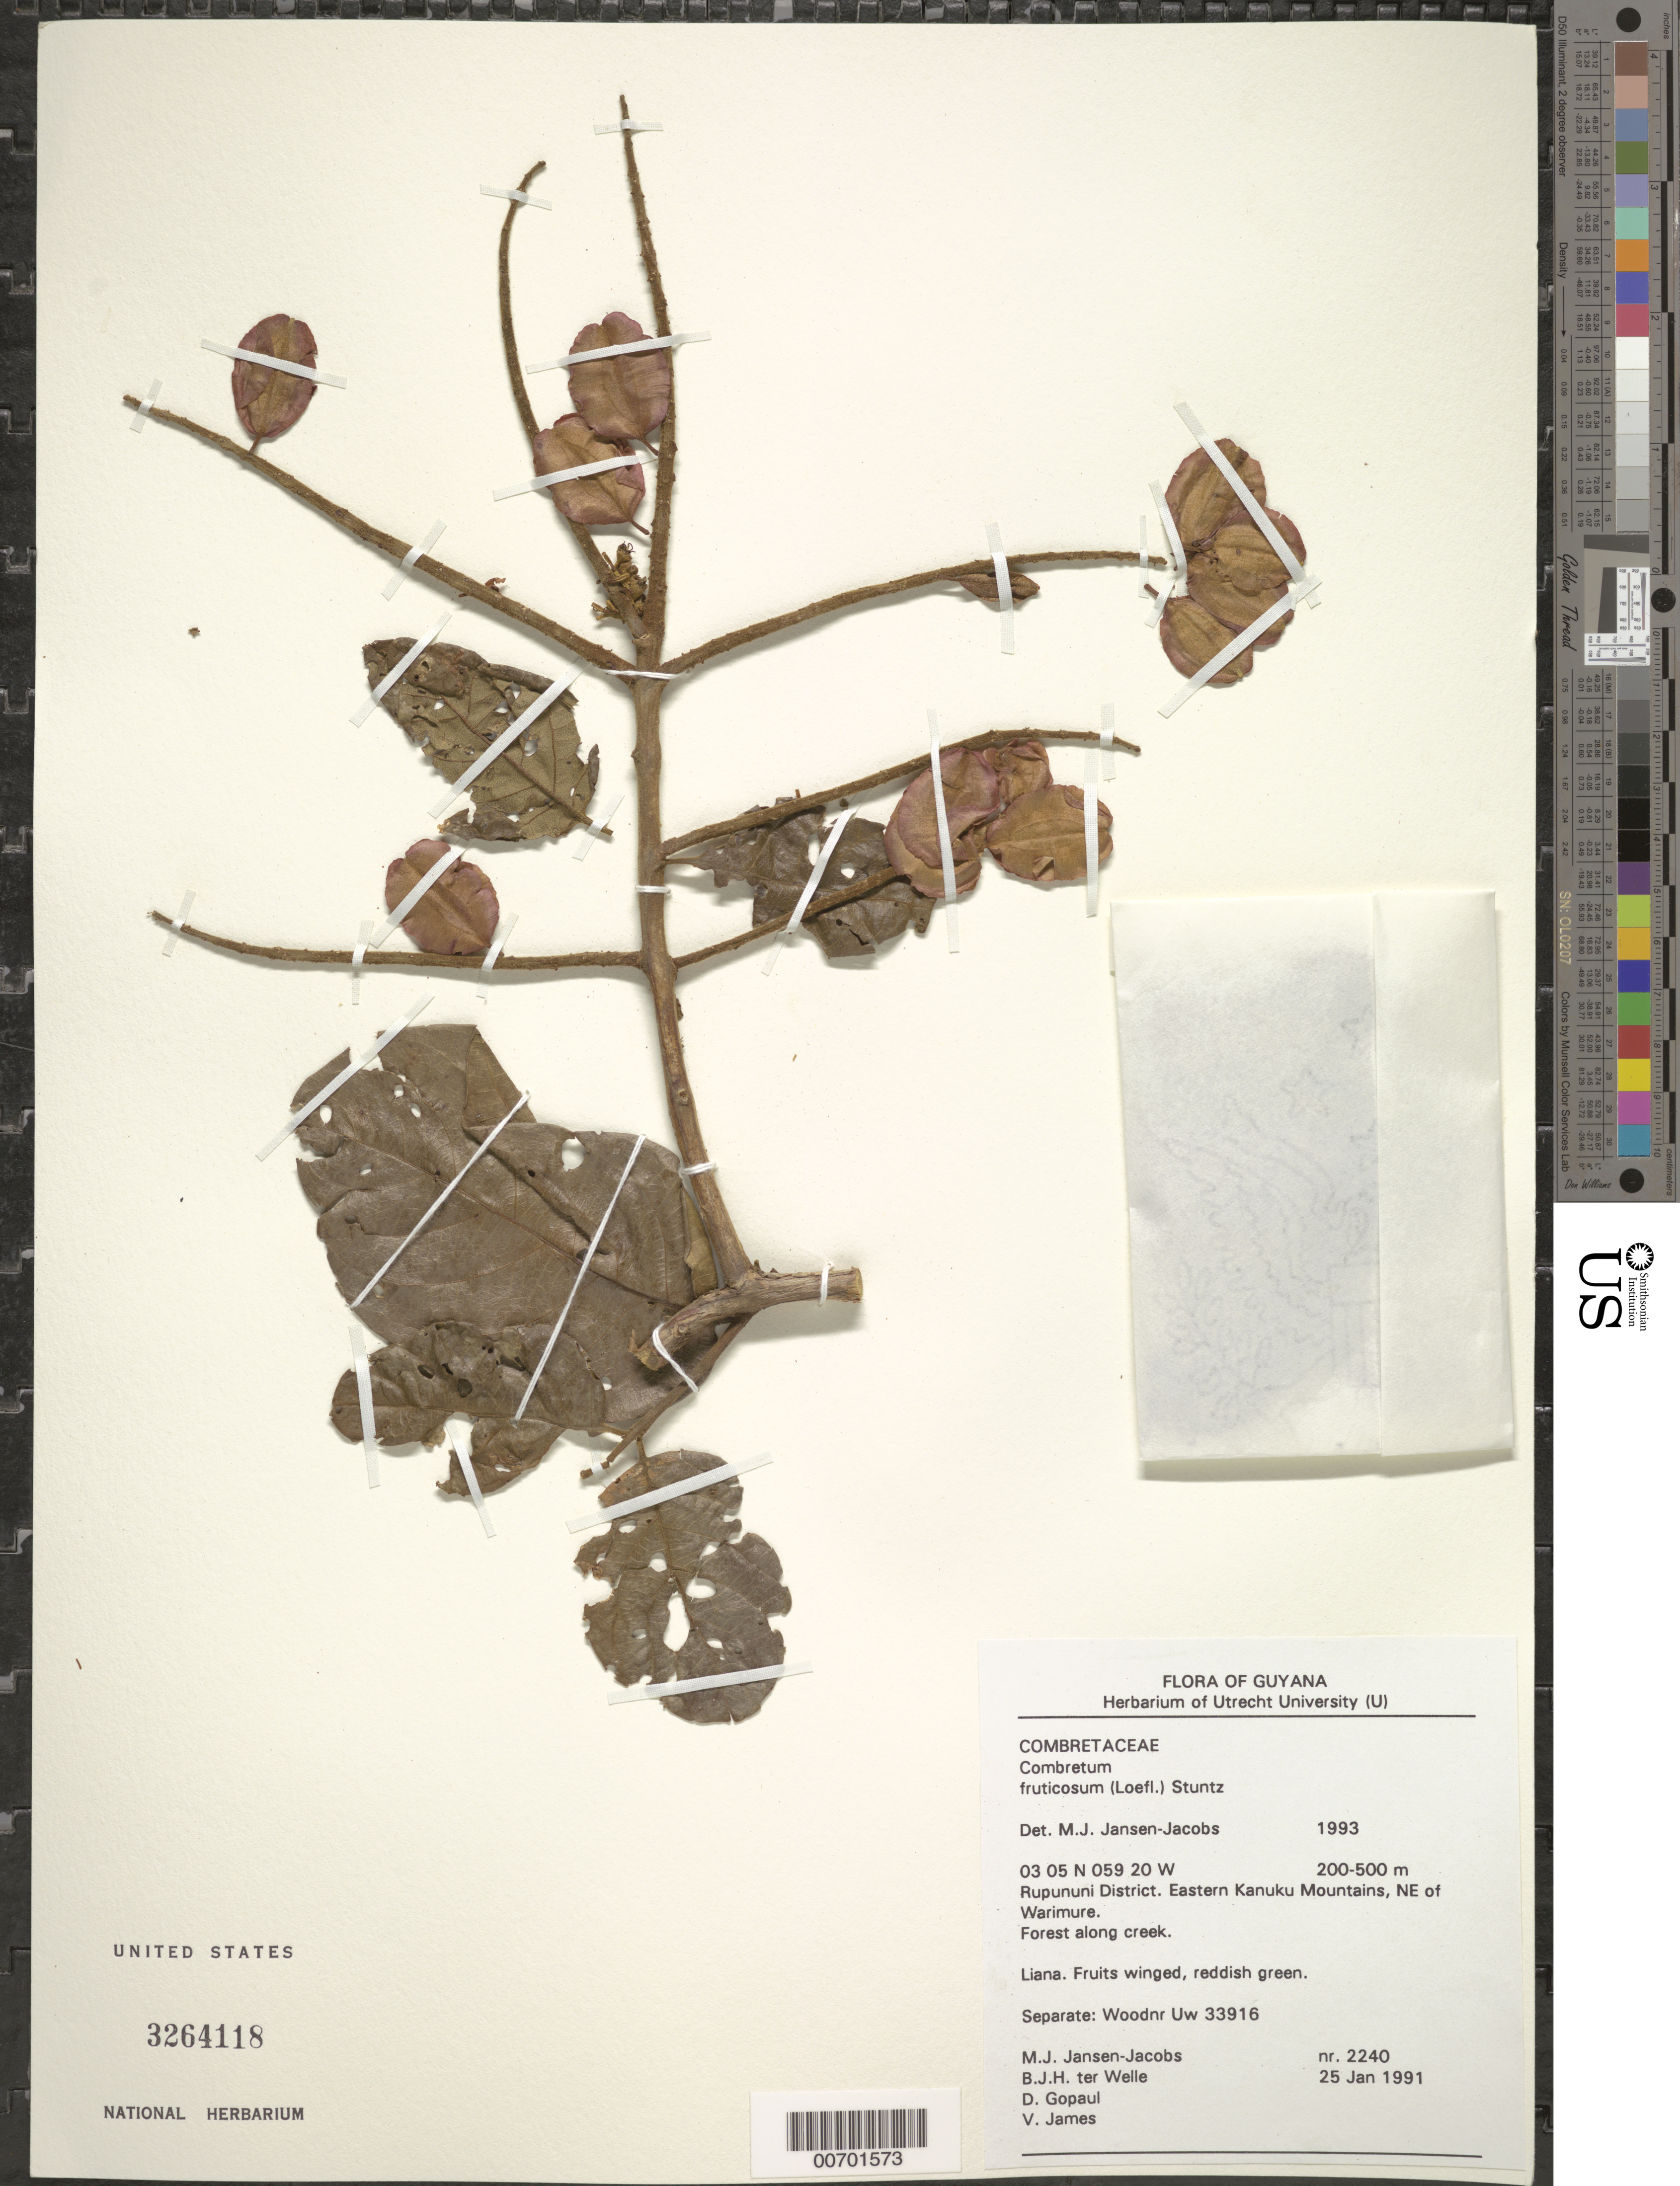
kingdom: Plantae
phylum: Tracheophyta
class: Magnoliopsida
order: Myrtales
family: Combretaceae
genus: Combretum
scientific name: Combretum fruticosum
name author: (Loefl.) Stuntz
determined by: Jansen-Jacobs, M. J., (U), Nationaal Herbarium Nederland, Utrecht University branch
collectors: M. J. Jansen-Jacobs, B. Welle, D. Gopaul & V. James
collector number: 2240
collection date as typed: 25-Jan-91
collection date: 1991-01-25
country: Guyana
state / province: U. Takutu-U. Essequibo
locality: Warimure, NE of, eastern Kanuku Mts., Rupununi District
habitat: Forest along creek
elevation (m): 200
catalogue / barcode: US 3264118